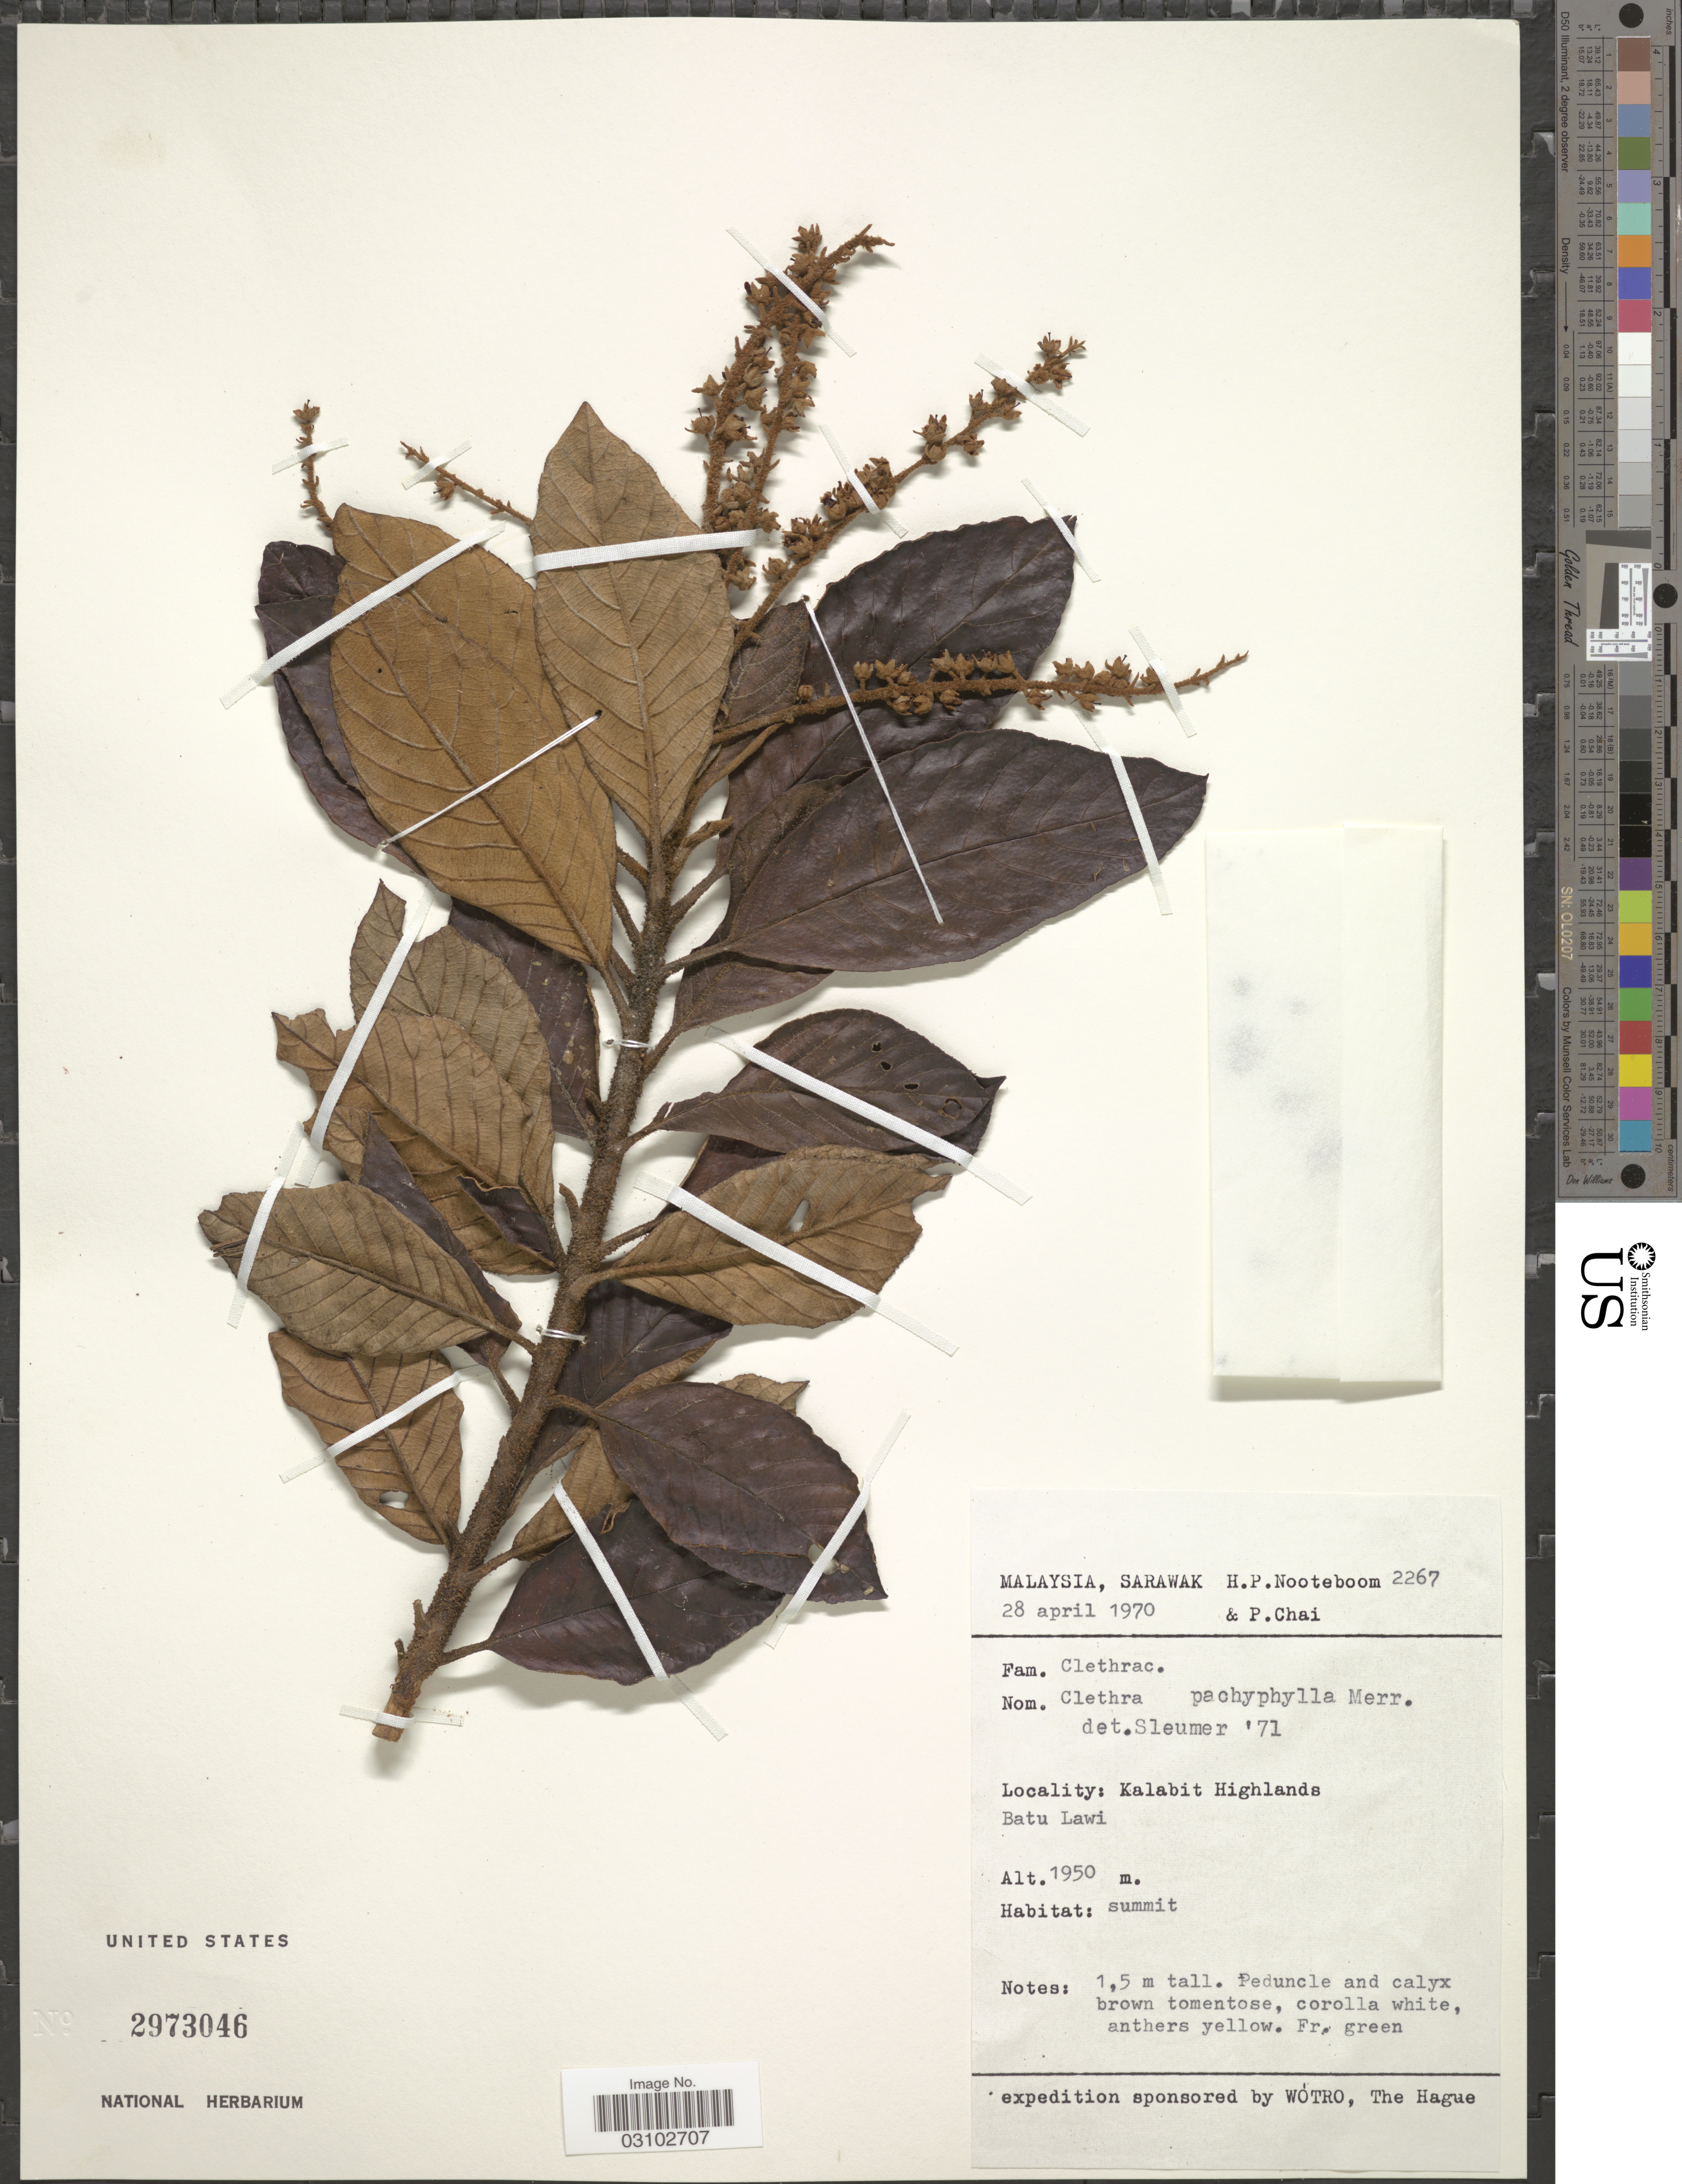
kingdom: Plantae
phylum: Tracheophyta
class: Magnoliopsida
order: Ericales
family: Clethraceae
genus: Clethra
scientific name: Clethra pachyphylla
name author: Merr.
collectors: H. P. Nooteboom & P. Chai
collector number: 2267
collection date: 1970-04-28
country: Malaysia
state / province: Sarawak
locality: Kalabit Highlands Batu Lawi.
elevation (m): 1950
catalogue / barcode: US 2973046